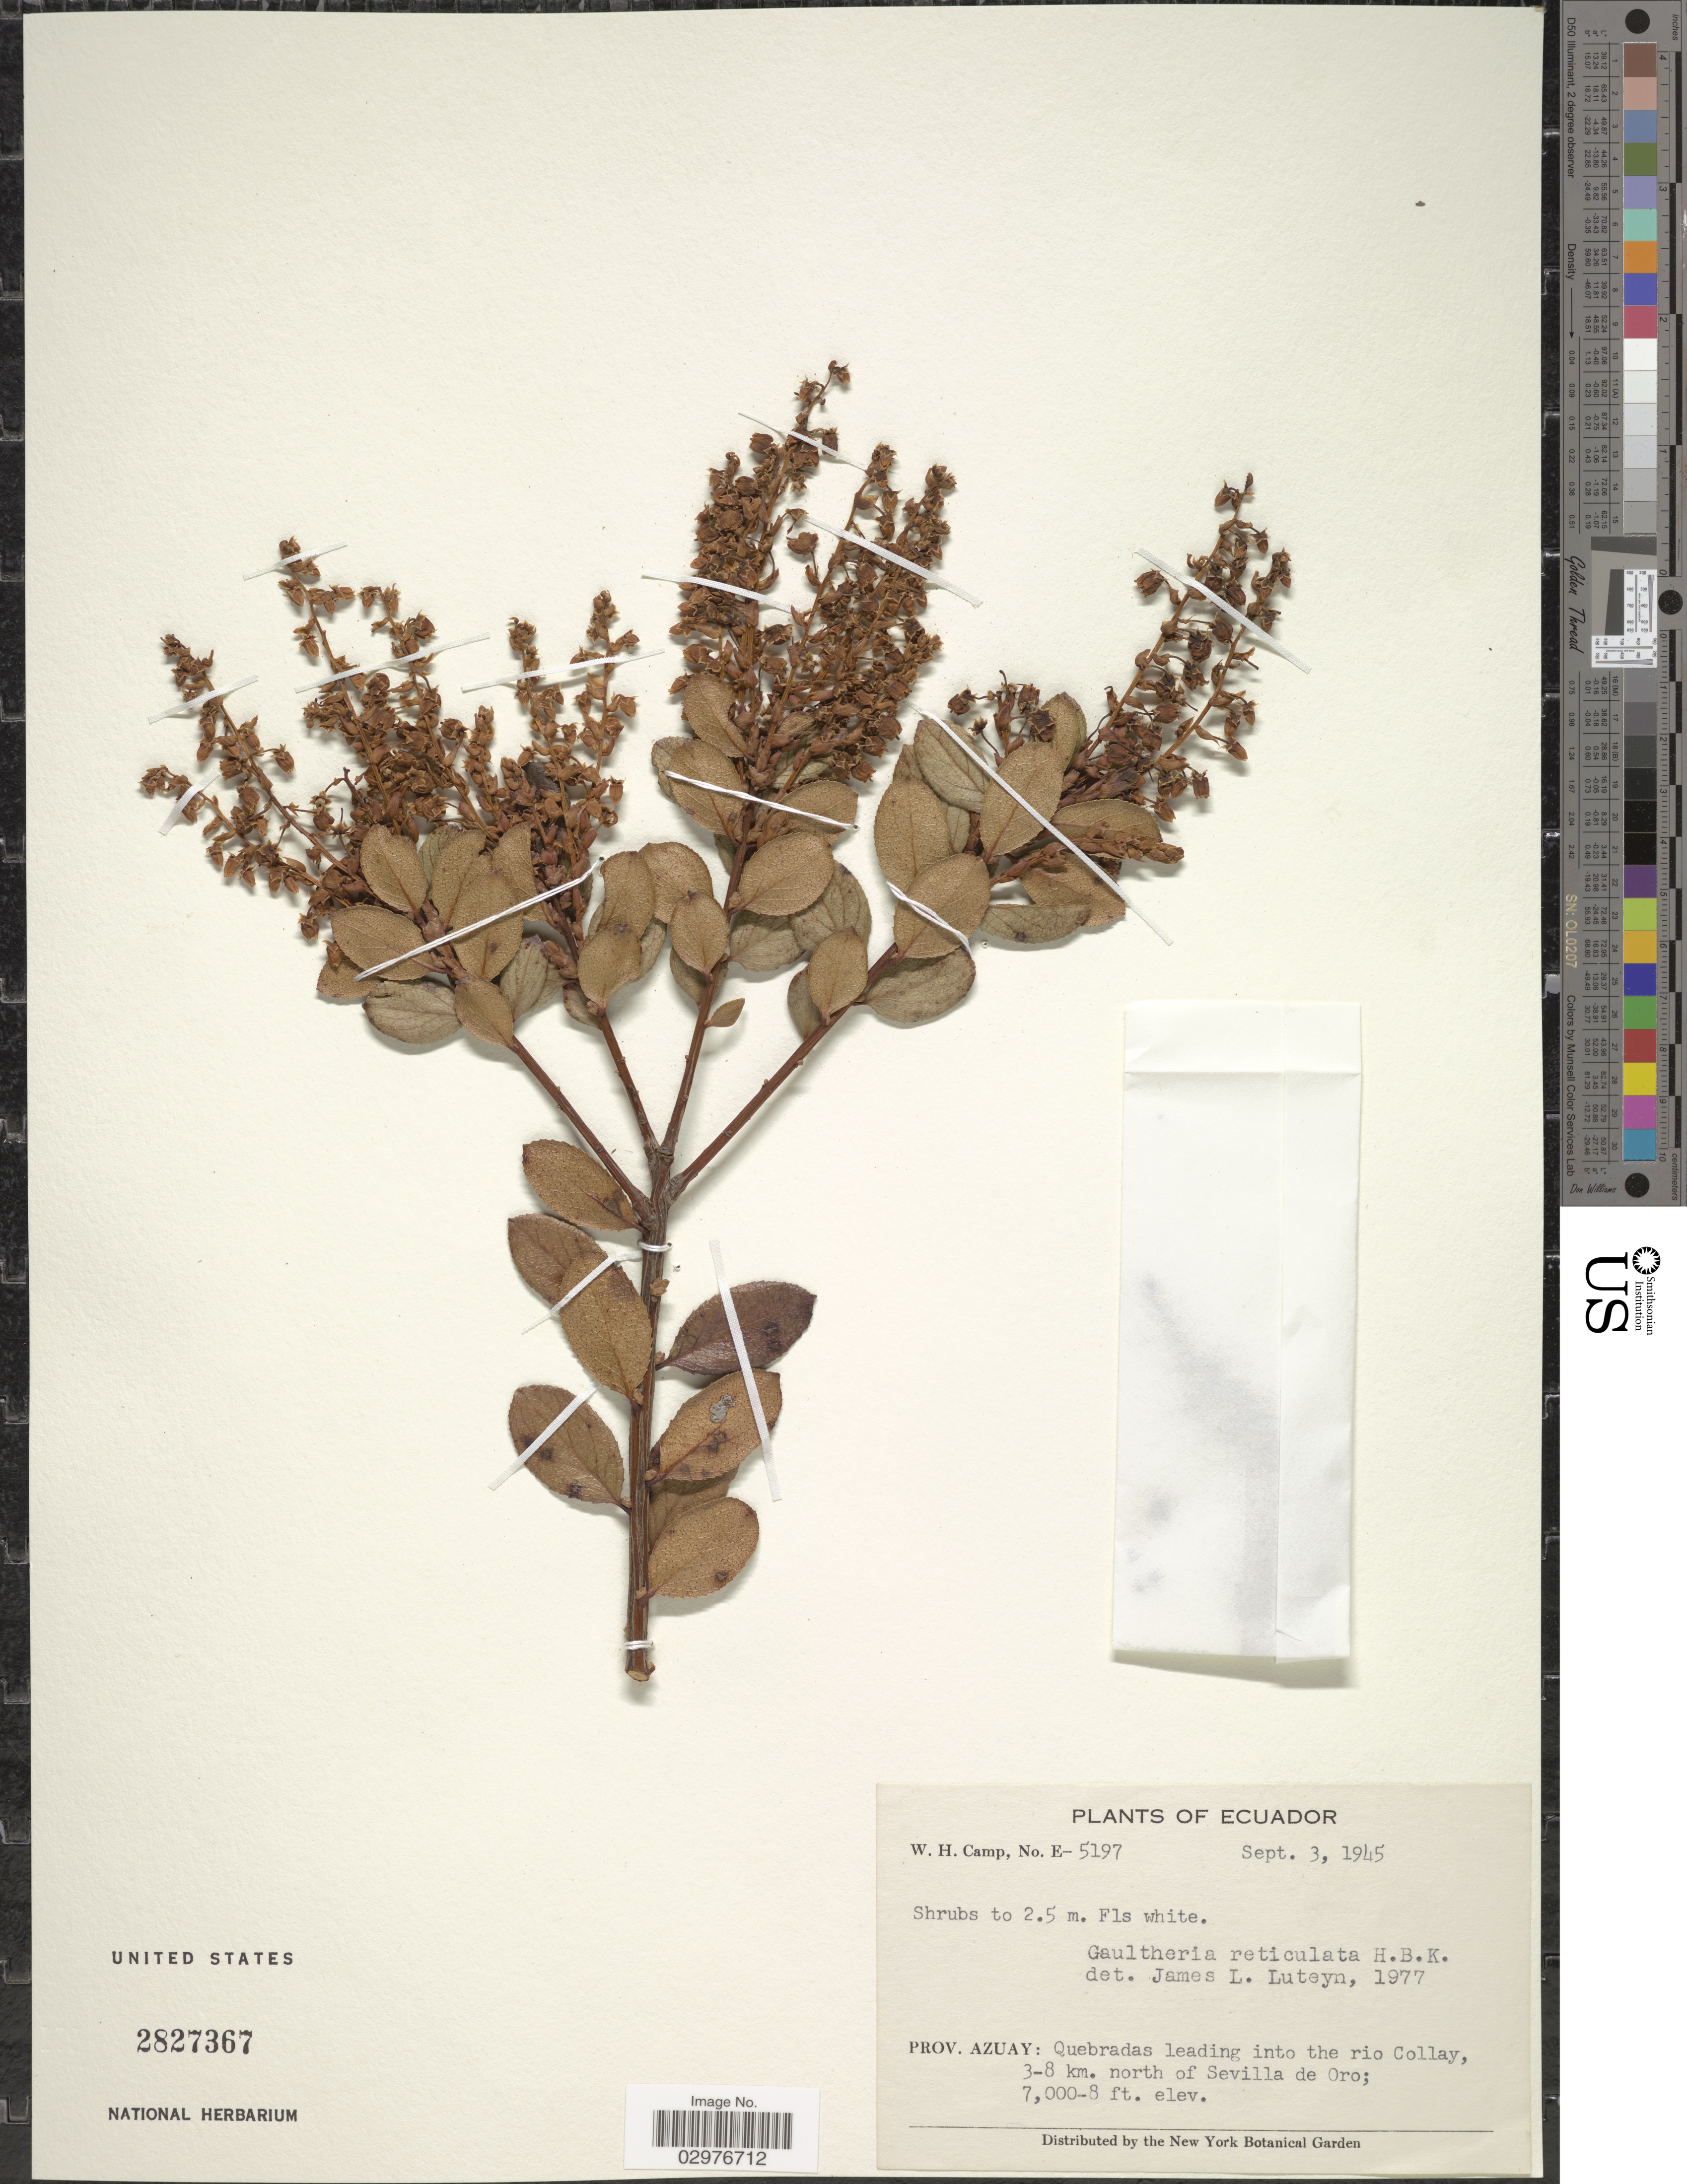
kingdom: Plantae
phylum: Tracheophyta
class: Magnoliopsida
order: Ericales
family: Ericaceae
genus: Gaultheria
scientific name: Gaultheria reticulata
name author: Kunth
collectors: W. H. Camp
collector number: E-5197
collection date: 1945-09-03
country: Ecuador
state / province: Azuay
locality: Quebradas leading into the rio Collay, 3-8 km. north of Sevilla de Oro.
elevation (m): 2134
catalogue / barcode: US 2827367